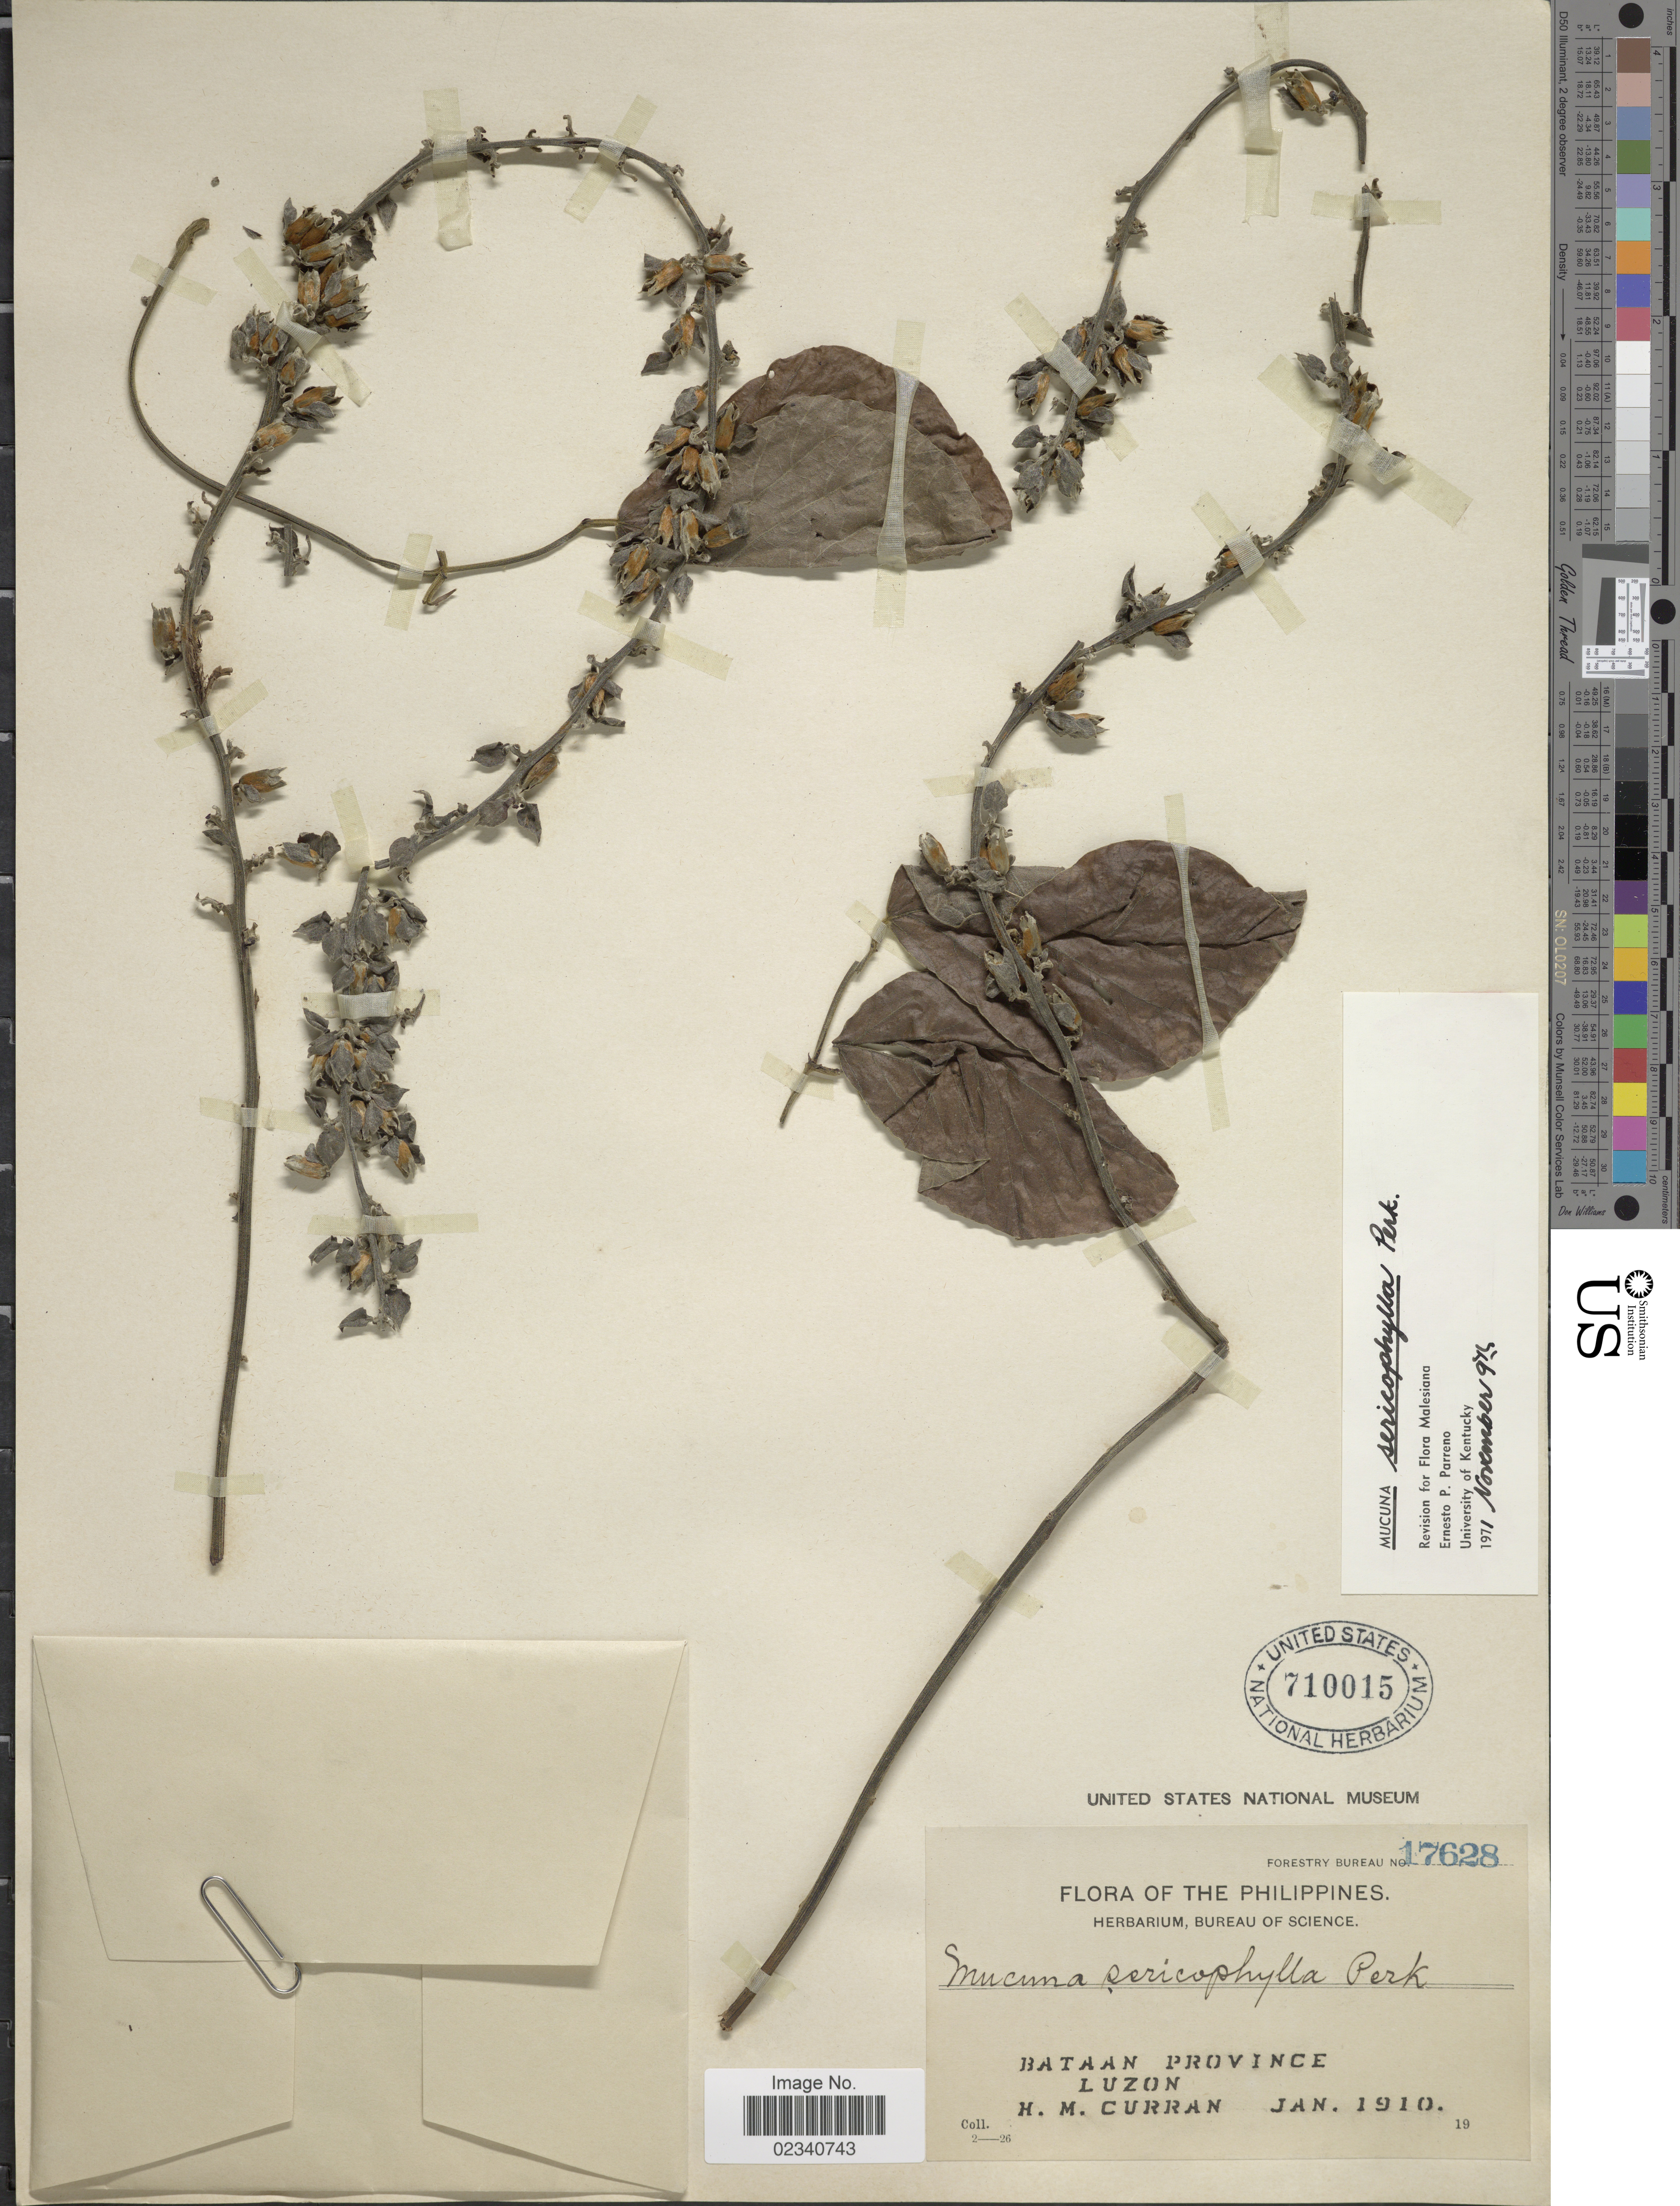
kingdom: Plantae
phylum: Tracheophyta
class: Magnoliopsida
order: Fabales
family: Fabaceae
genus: Mucuna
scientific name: Mucuna sericophylla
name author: Perkins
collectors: H. M. Curran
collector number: Forestry Bureau 17628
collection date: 1910-01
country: Philippines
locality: Bataan province Luzon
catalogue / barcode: US 710015